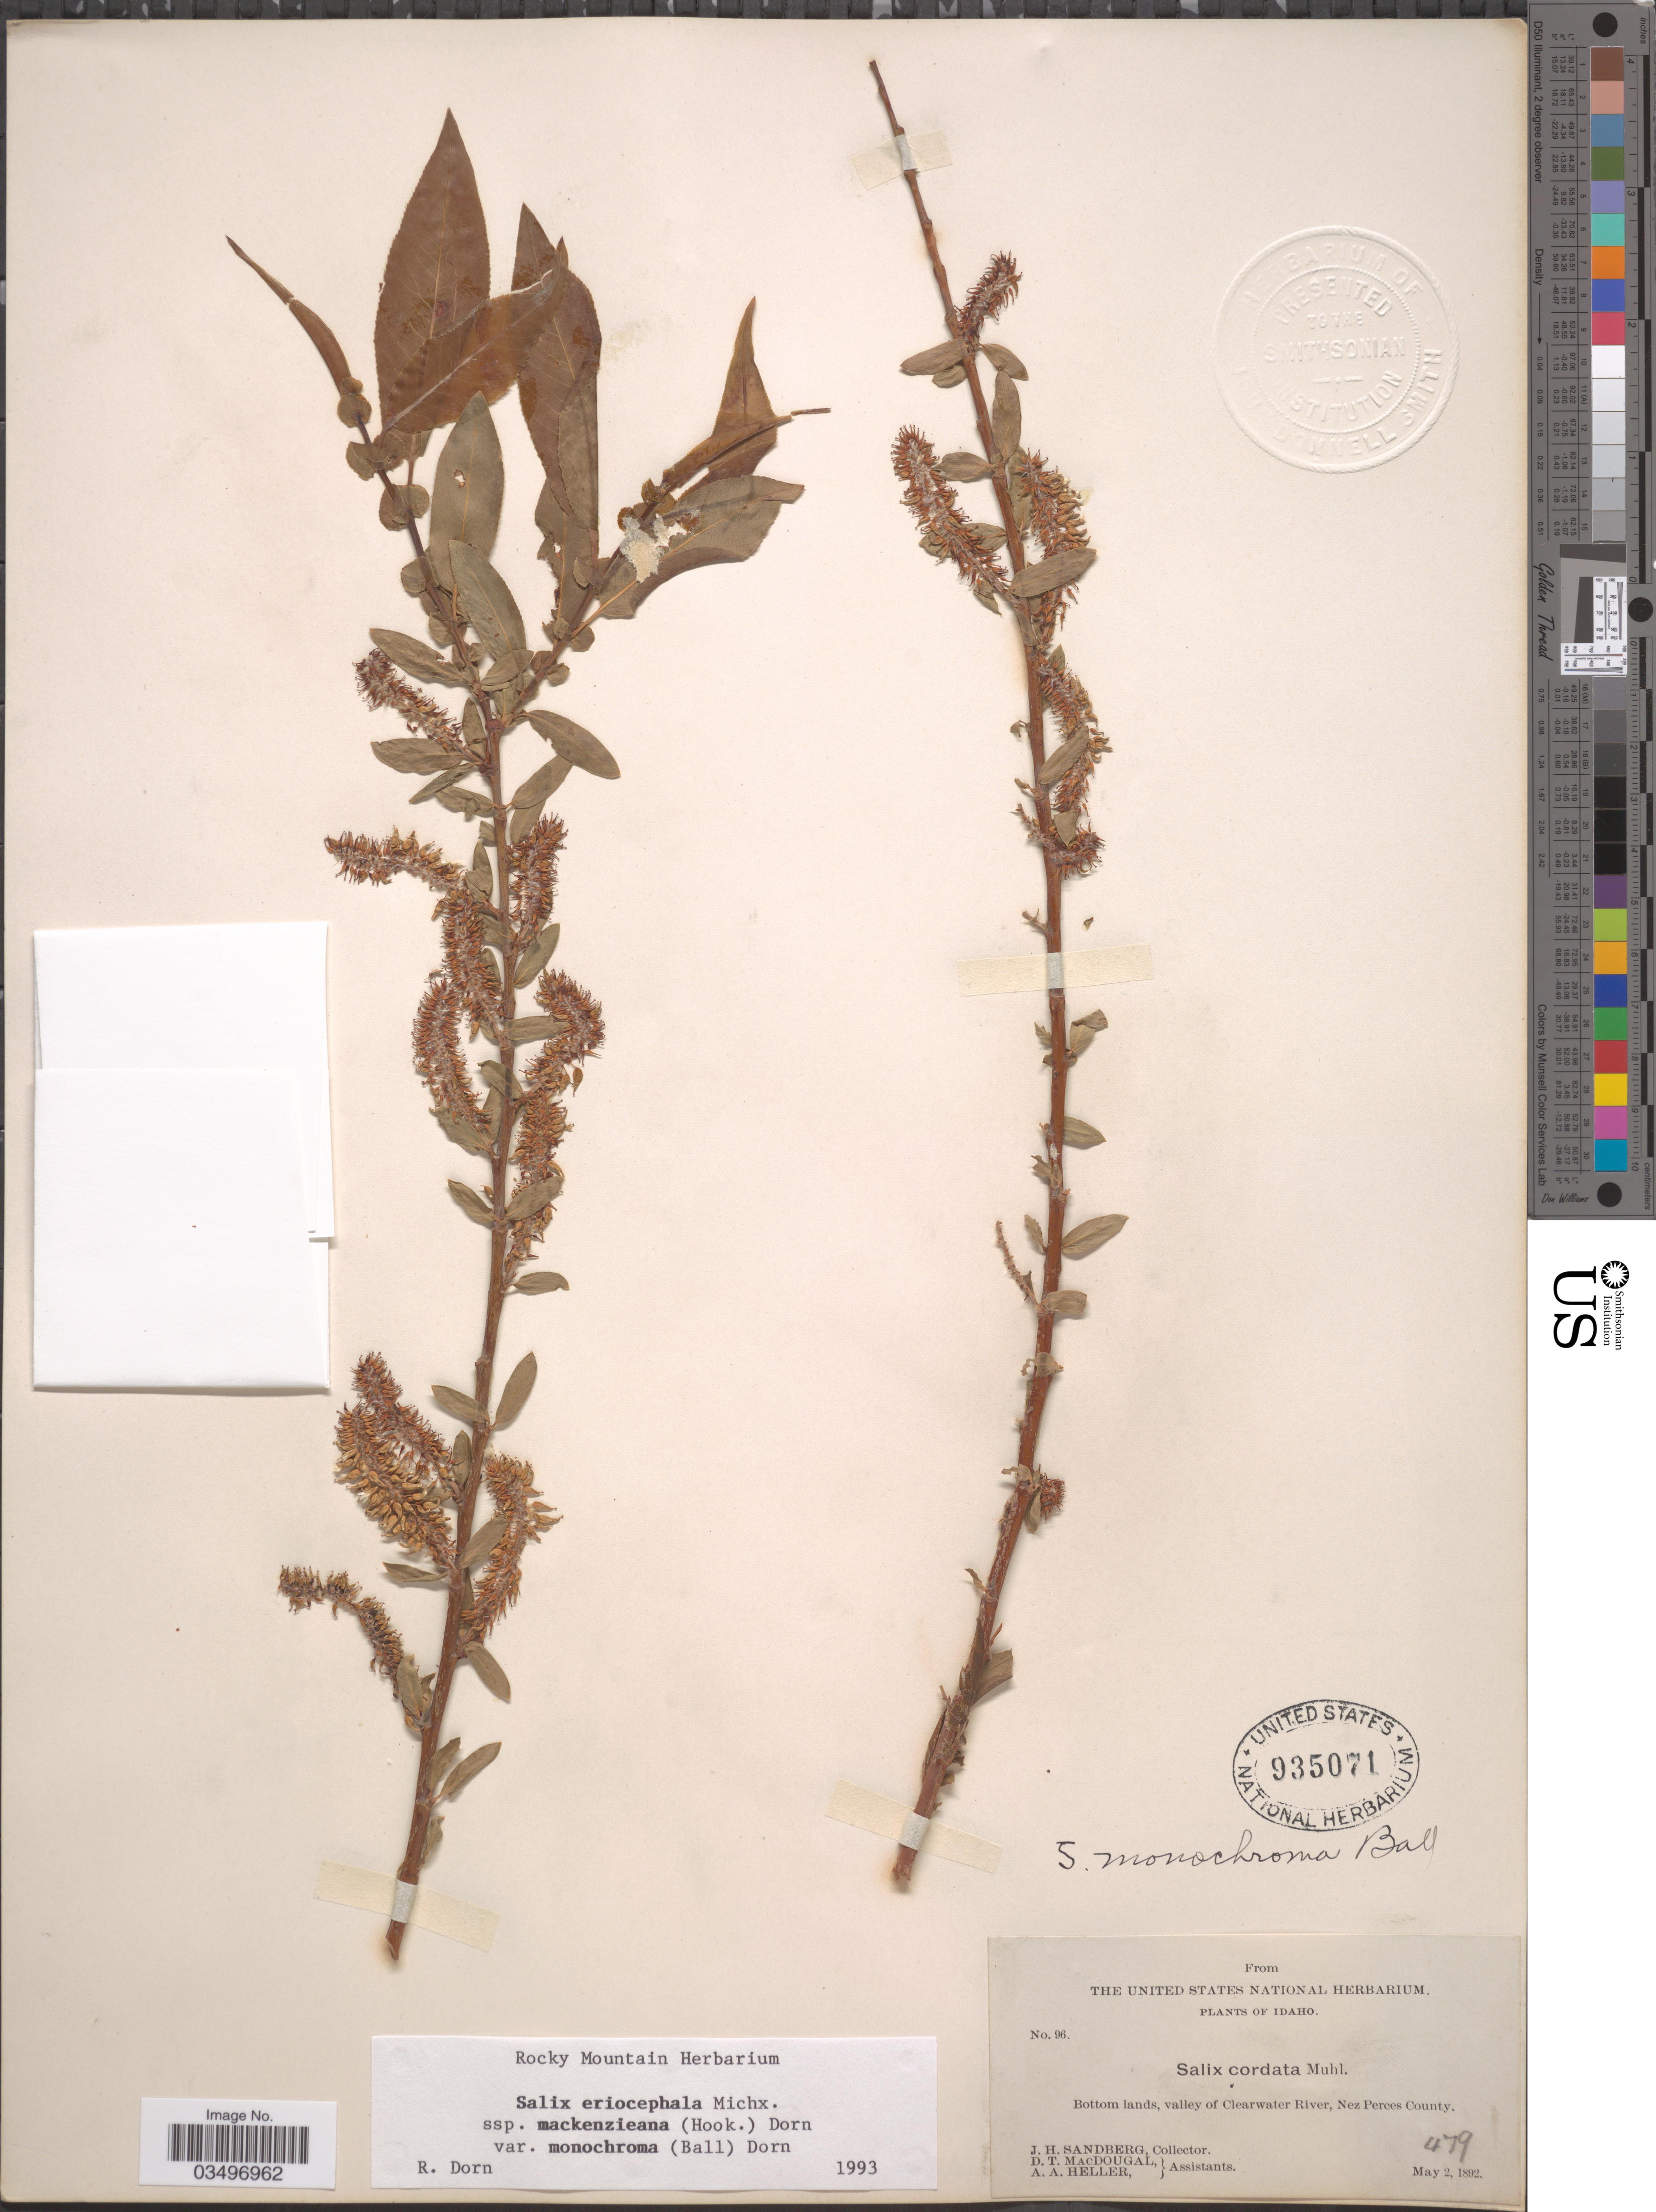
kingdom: Plantae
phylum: Tracheophyta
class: Magnoliopsida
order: Malpighiales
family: Salicaceae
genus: Salix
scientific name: Salix eriocephala var. monochroma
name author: (C.R. Ball) Dorn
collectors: J. H. Sandberg, D. T. MacDougal & A. A. Heller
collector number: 96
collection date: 1892-05-02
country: United States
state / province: Idaho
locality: Bottom lands, valley of Clearwater River, Nez Perces County.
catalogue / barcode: US 935071